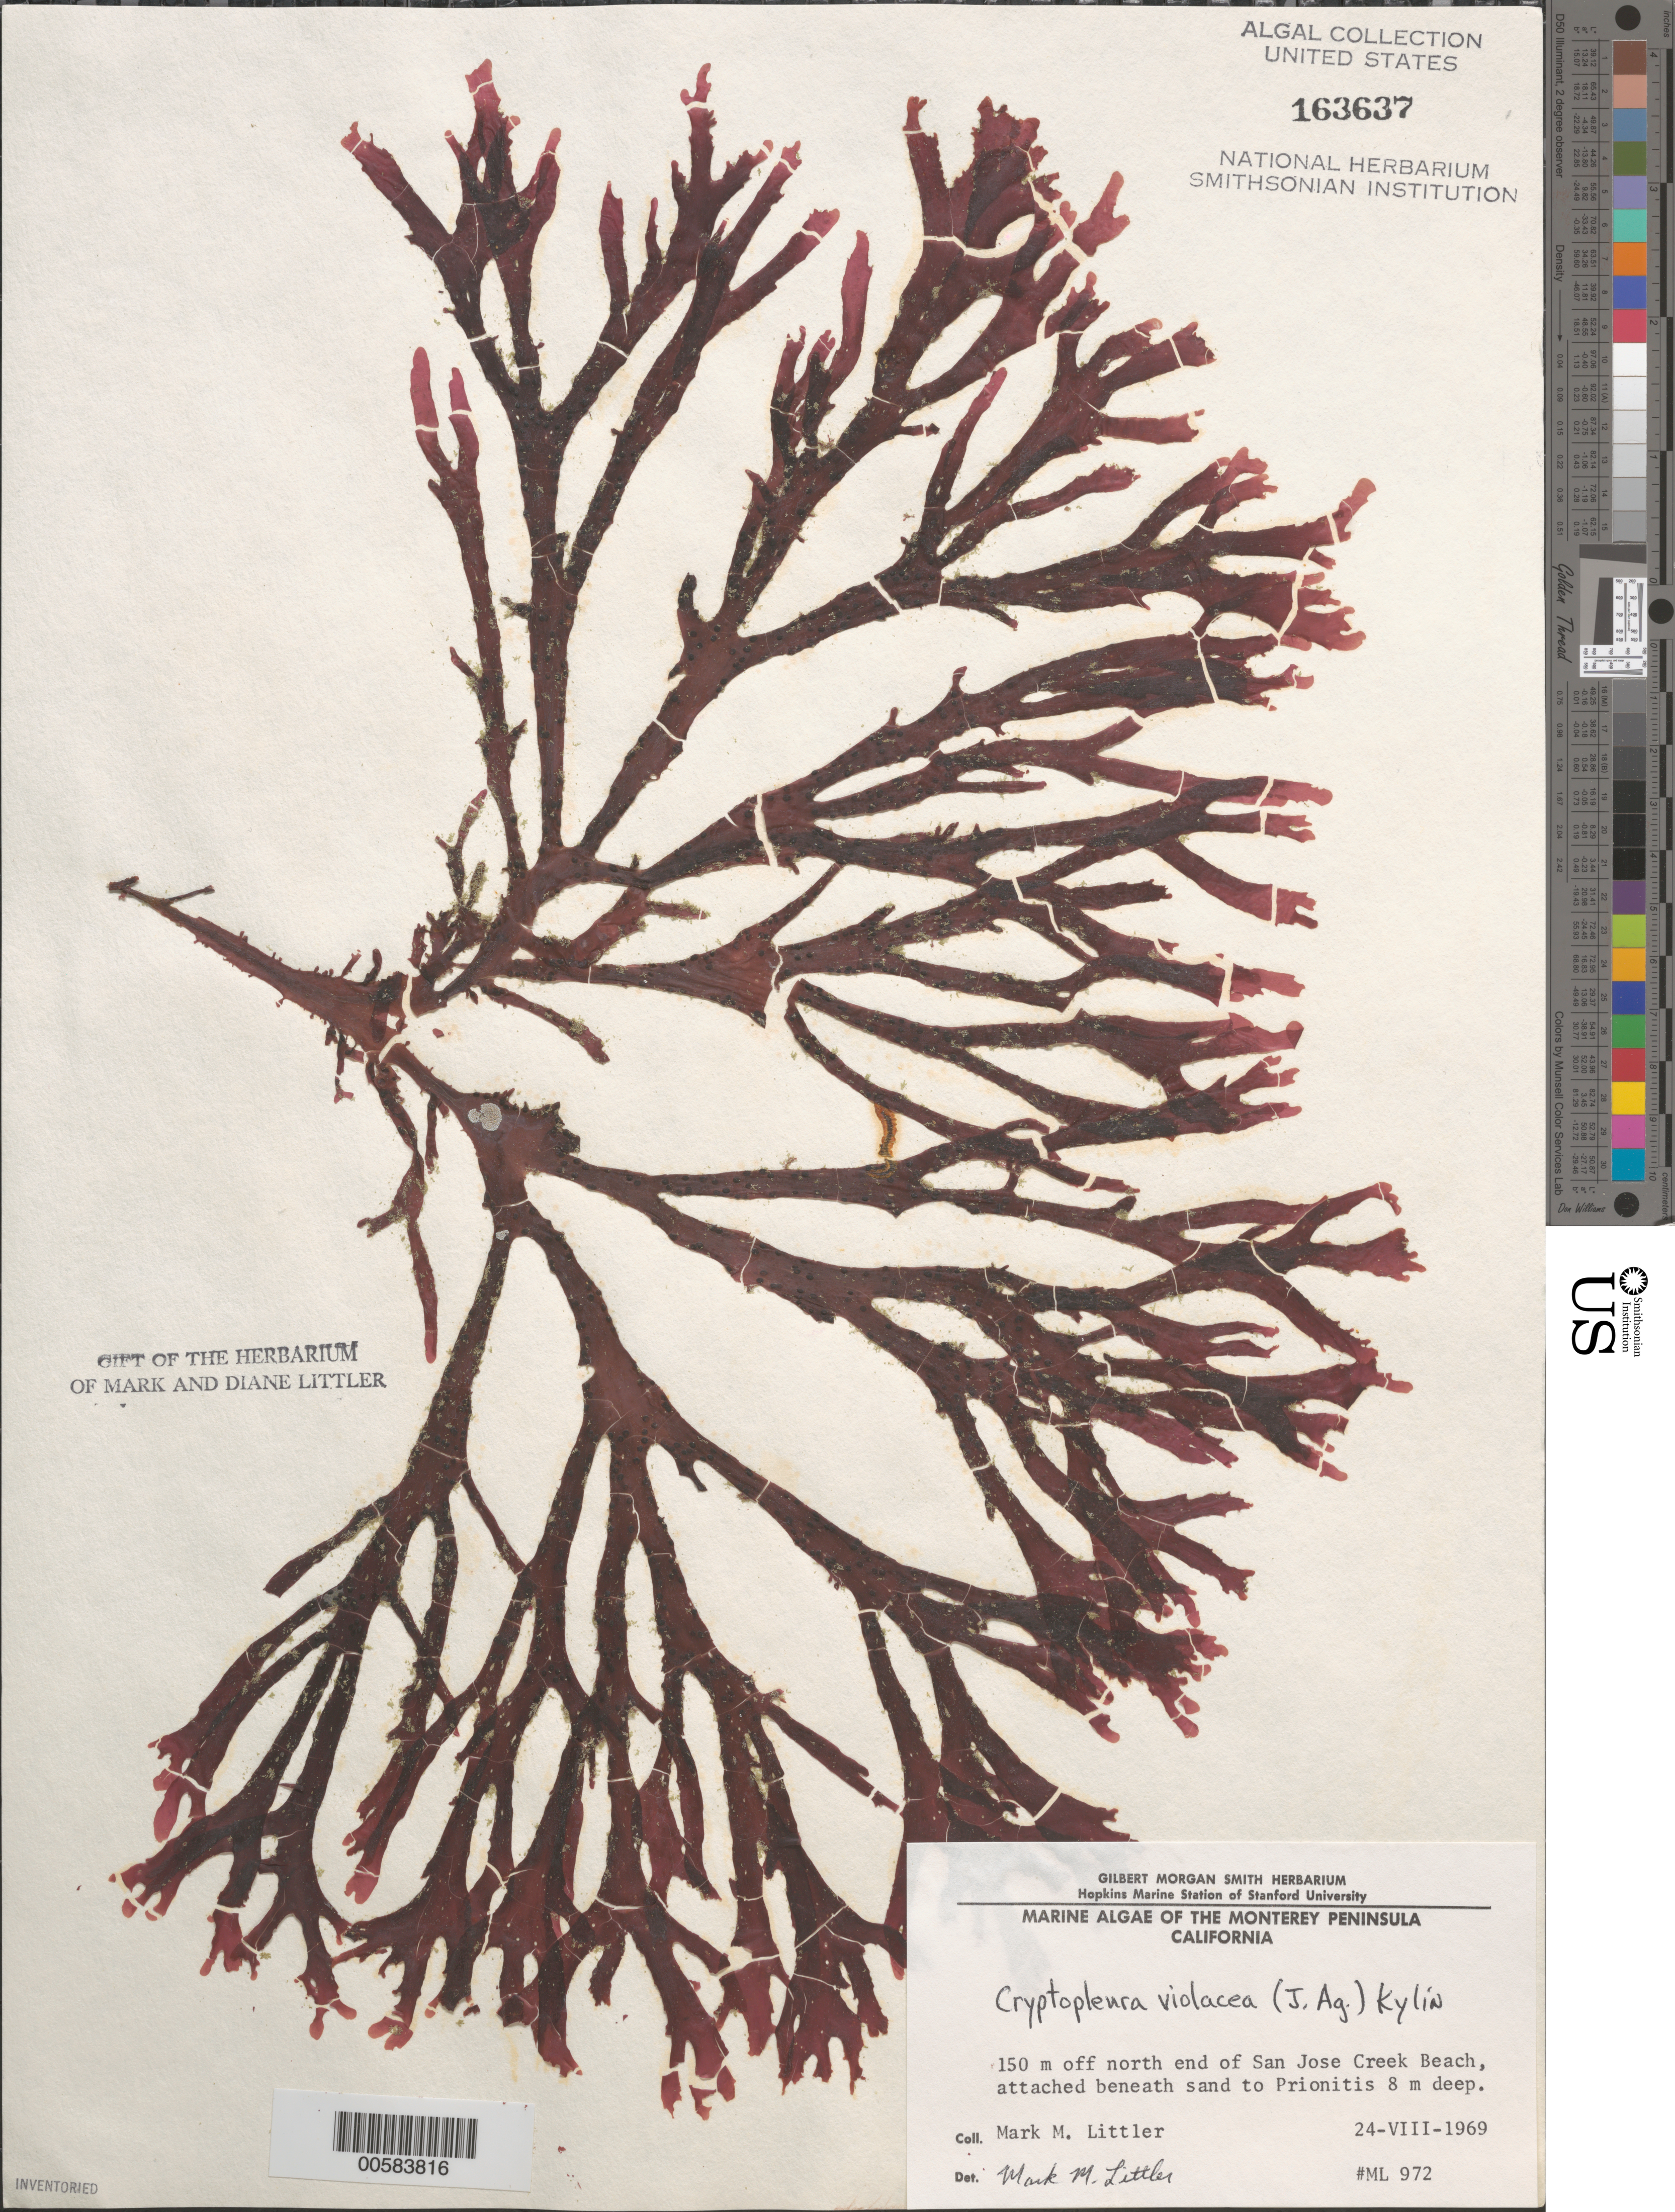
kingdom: Plantae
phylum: Rhodophyta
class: Florideophyceae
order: Ceramiales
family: Delesseriaceae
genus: Cryptopleura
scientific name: Cryptopleura violacea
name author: (J. Ag.) Kylin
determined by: Littler, M. M.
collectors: M. M. Littler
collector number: ML 972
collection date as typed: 24 Aug 1969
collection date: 1969-08-24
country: United States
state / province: California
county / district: Monterey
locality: San Jose Creek Beach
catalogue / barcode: US 163637